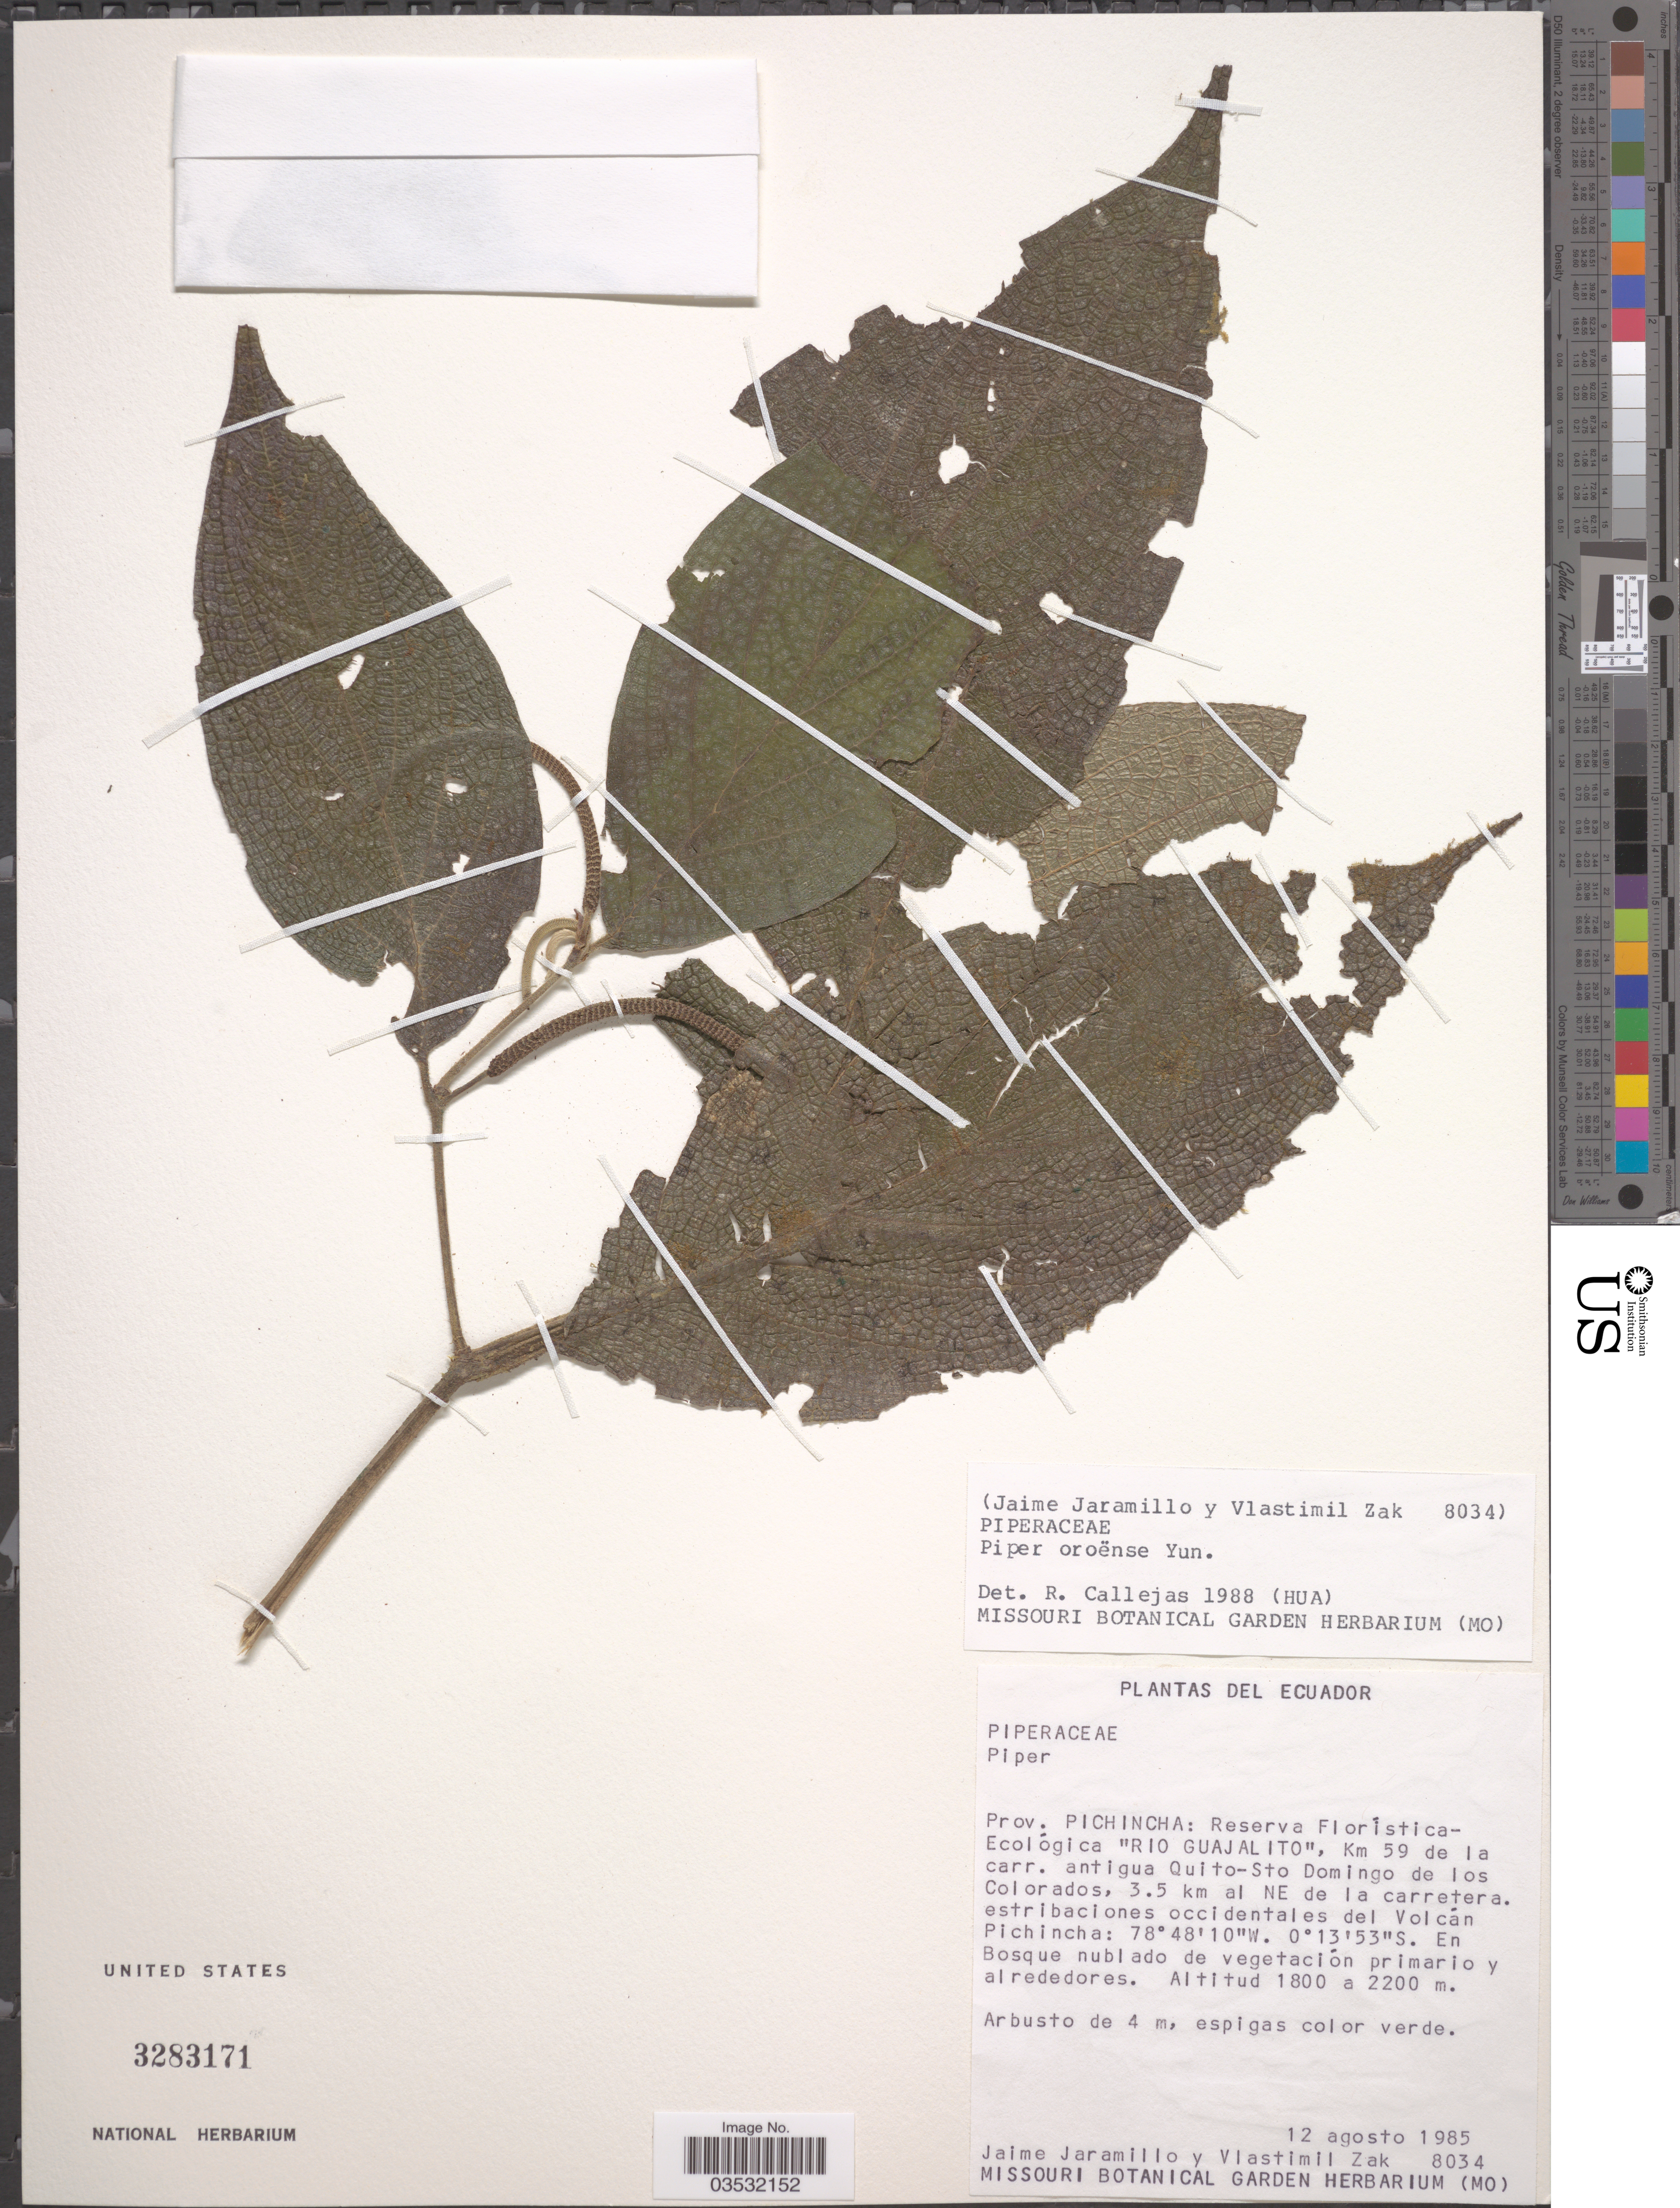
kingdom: Plantae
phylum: Tracheophyta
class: Magnoliopsida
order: Piperales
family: Piperaceae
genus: Piper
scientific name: Piper oroense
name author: Yunck.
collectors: J. Jaramillo & V. Zak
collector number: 8034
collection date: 1985-08-12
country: Ecuador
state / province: Pichincha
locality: Reserva Florístuca-Ecológica 'Rio Guajalito', Km 59 de la carr. antigua Quito-Sto Domingo de los Colorados, 3.5 km al NE de la carretera. estribaciones occidentales del Volcán Pichincha.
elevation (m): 2200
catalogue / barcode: US 3283171